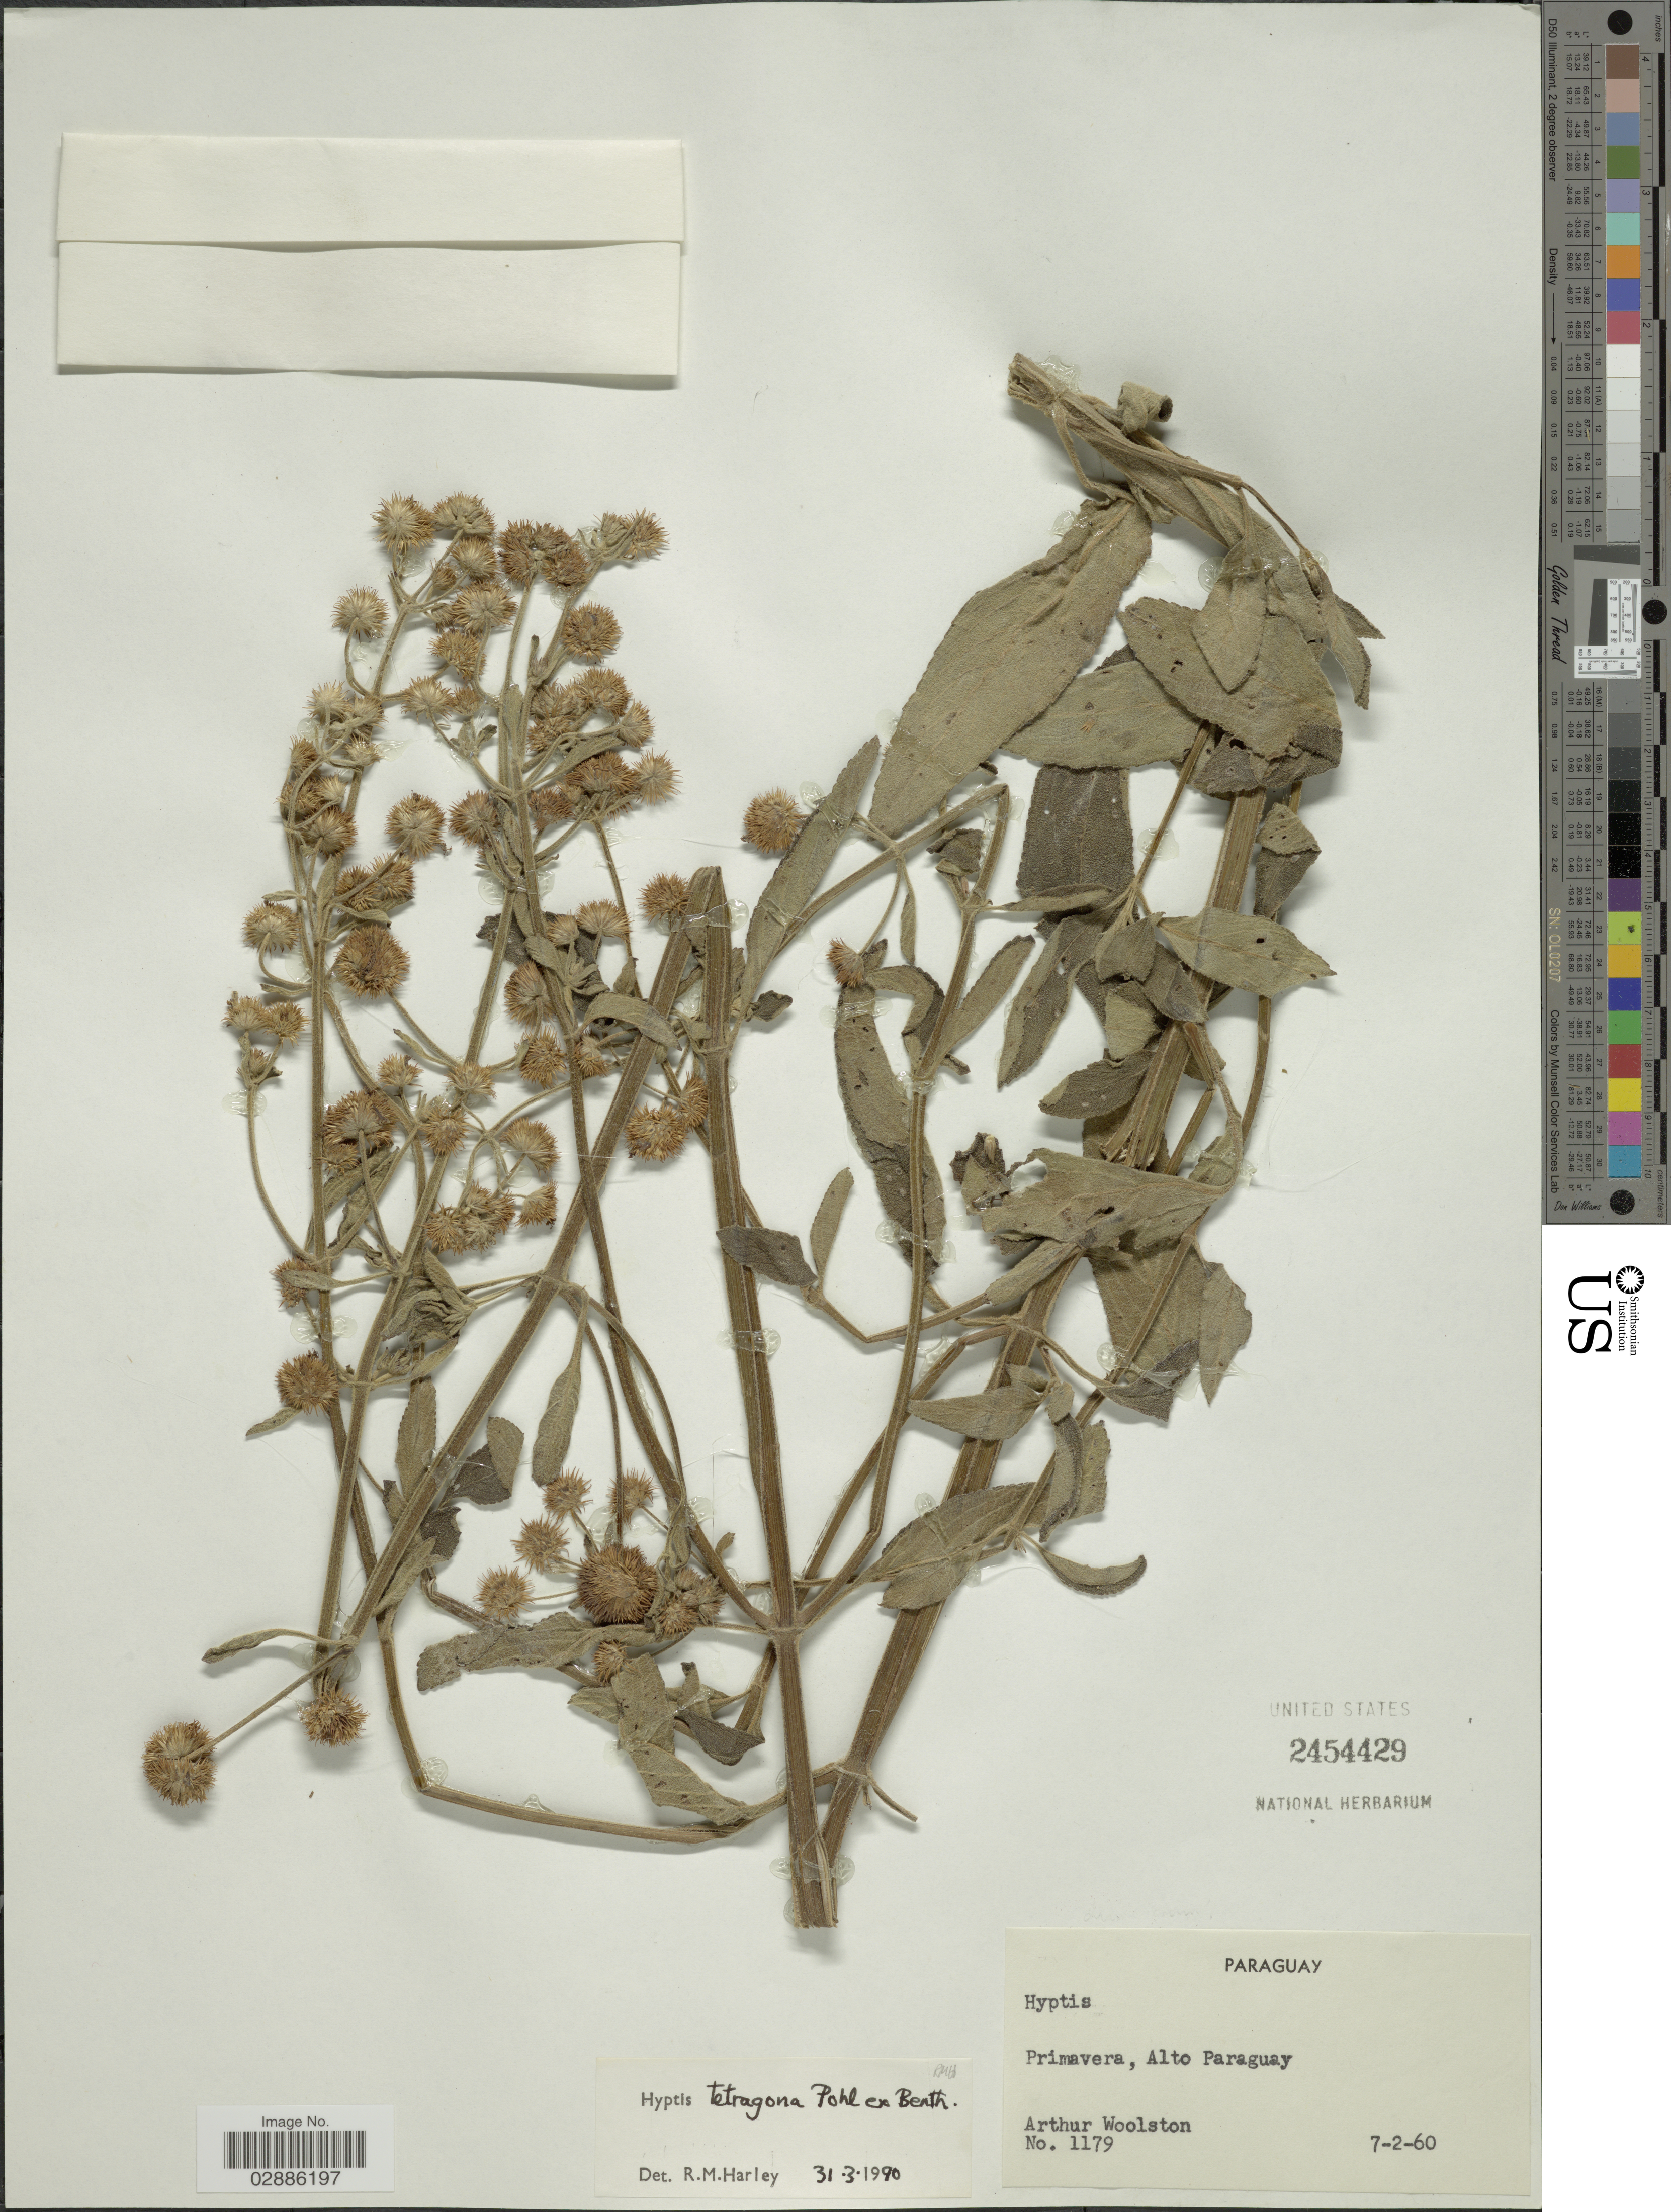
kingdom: Plantae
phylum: Tracheophyta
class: Magnoliopsida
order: Lamiales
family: Lamiaceae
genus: Hyptis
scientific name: Hyptis tetragona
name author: Pohl ex Benth.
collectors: A. L. Woolston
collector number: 1179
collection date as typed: Transcribed d/m/y: 7/2/60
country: Paraguay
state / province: Alto Paraguay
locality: Primavera.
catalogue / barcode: US 2454429